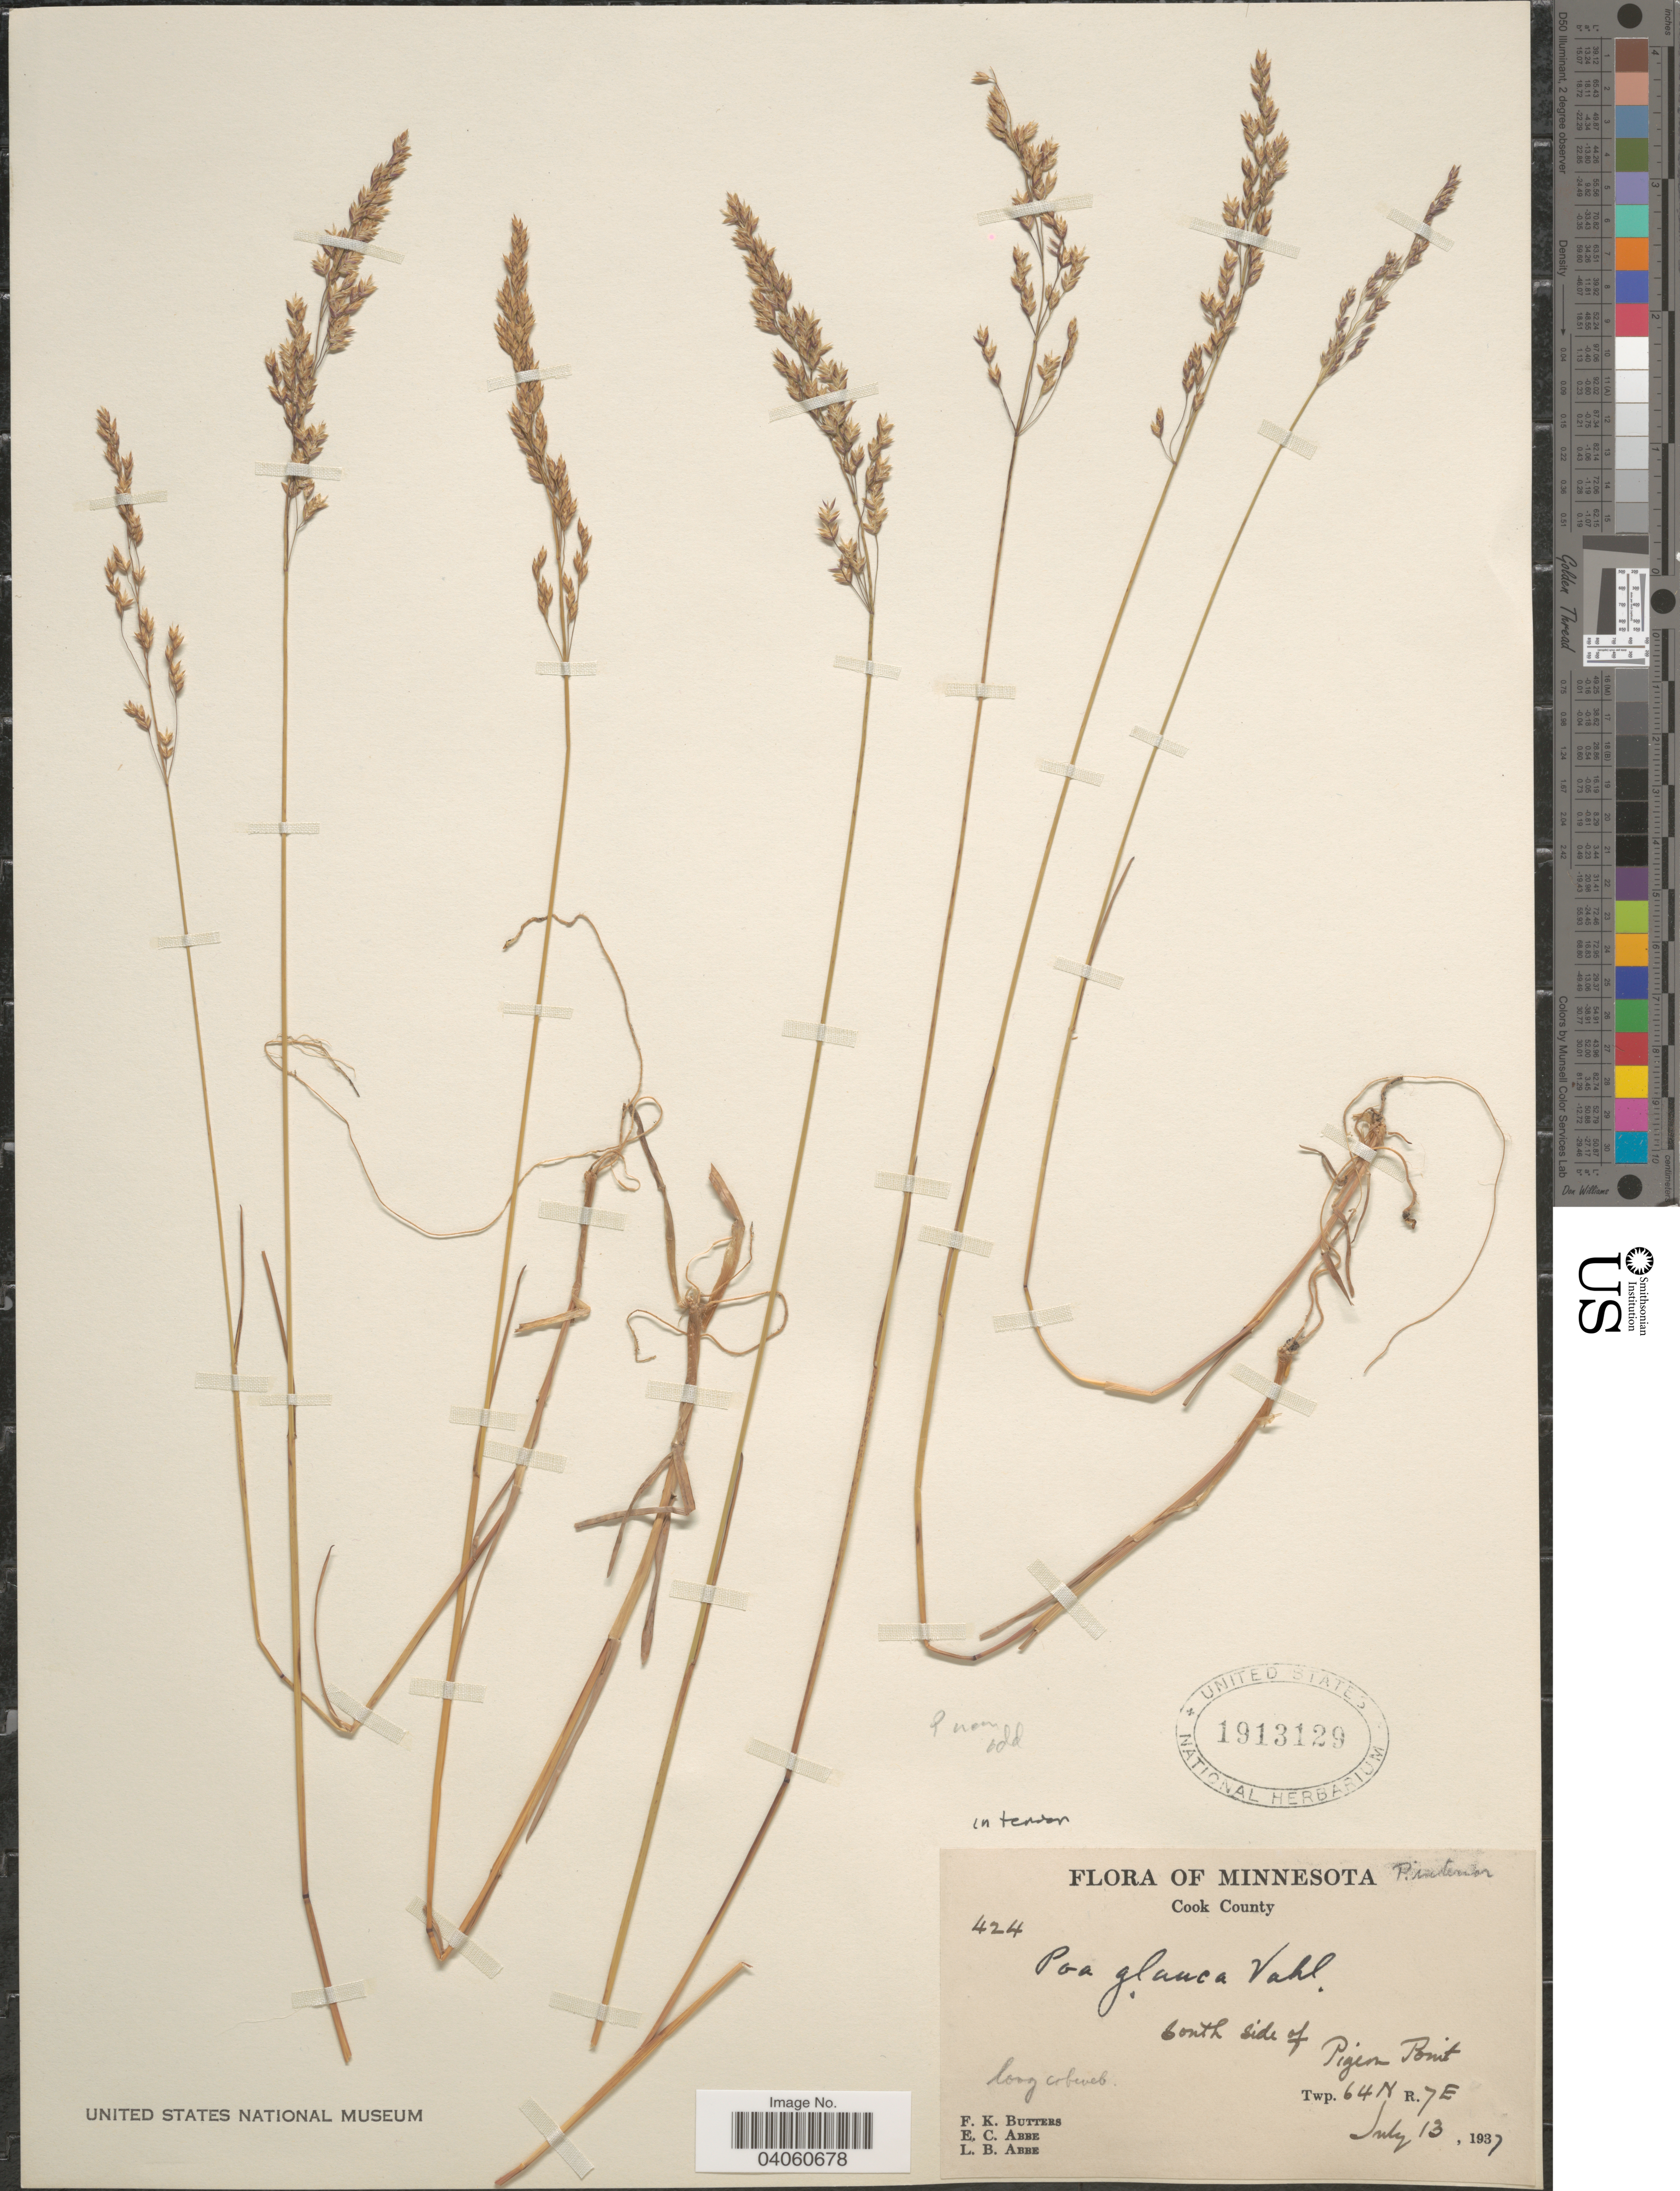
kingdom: Plantae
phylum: Tracheophyta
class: Liliopsida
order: Poales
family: Poaceae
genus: Poa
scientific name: Poa nemoralis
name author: L.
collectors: F. K. Butters, E. C. Abbe & L. B. Abbe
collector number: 424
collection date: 1937-07-13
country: United States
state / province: Minnesota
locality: Cook County. South side of Pigeon Point. Twp. 64N R7E.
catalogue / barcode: US 1913129